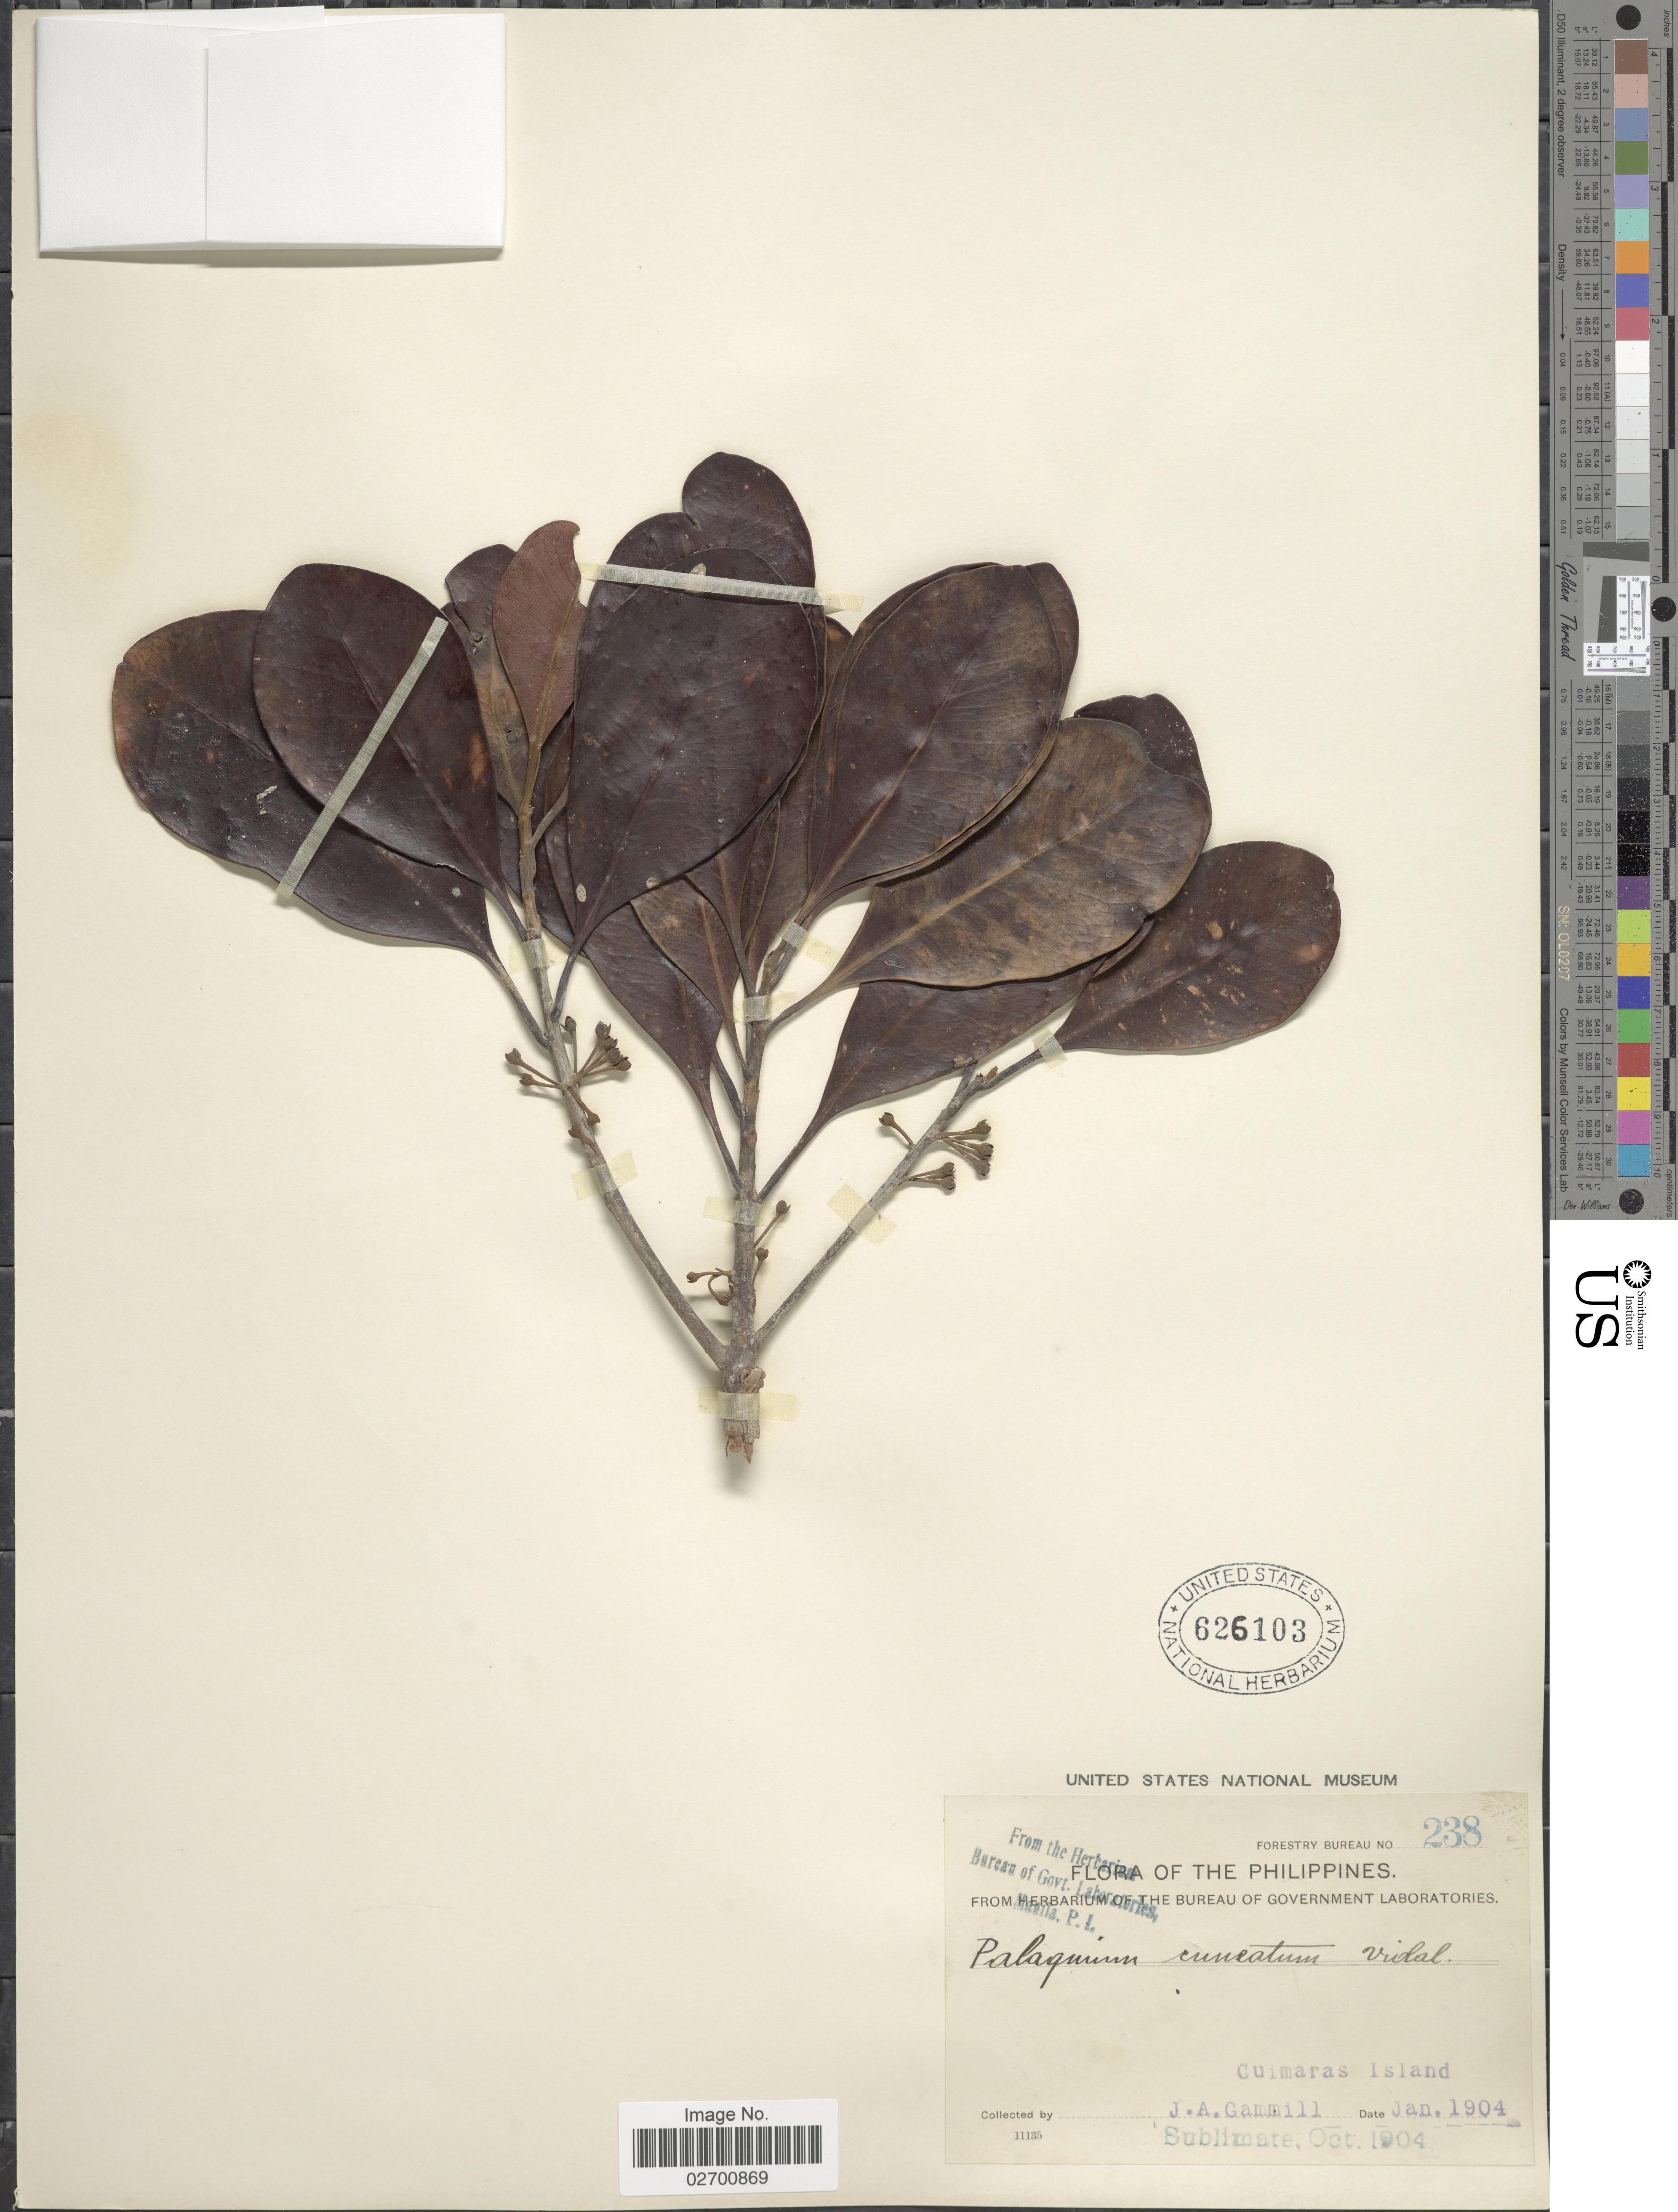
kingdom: Plantae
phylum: Tracheophyta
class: Magnoliopsida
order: Ericales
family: Sapotaceae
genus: Palaquium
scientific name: Palaquium cuneatum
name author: (Blume) Vidal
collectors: J. Gammill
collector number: Forestry Bureau 238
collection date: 1904-01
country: Philippines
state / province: Western Visayas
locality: Guimaras Island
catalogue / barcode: US 626103